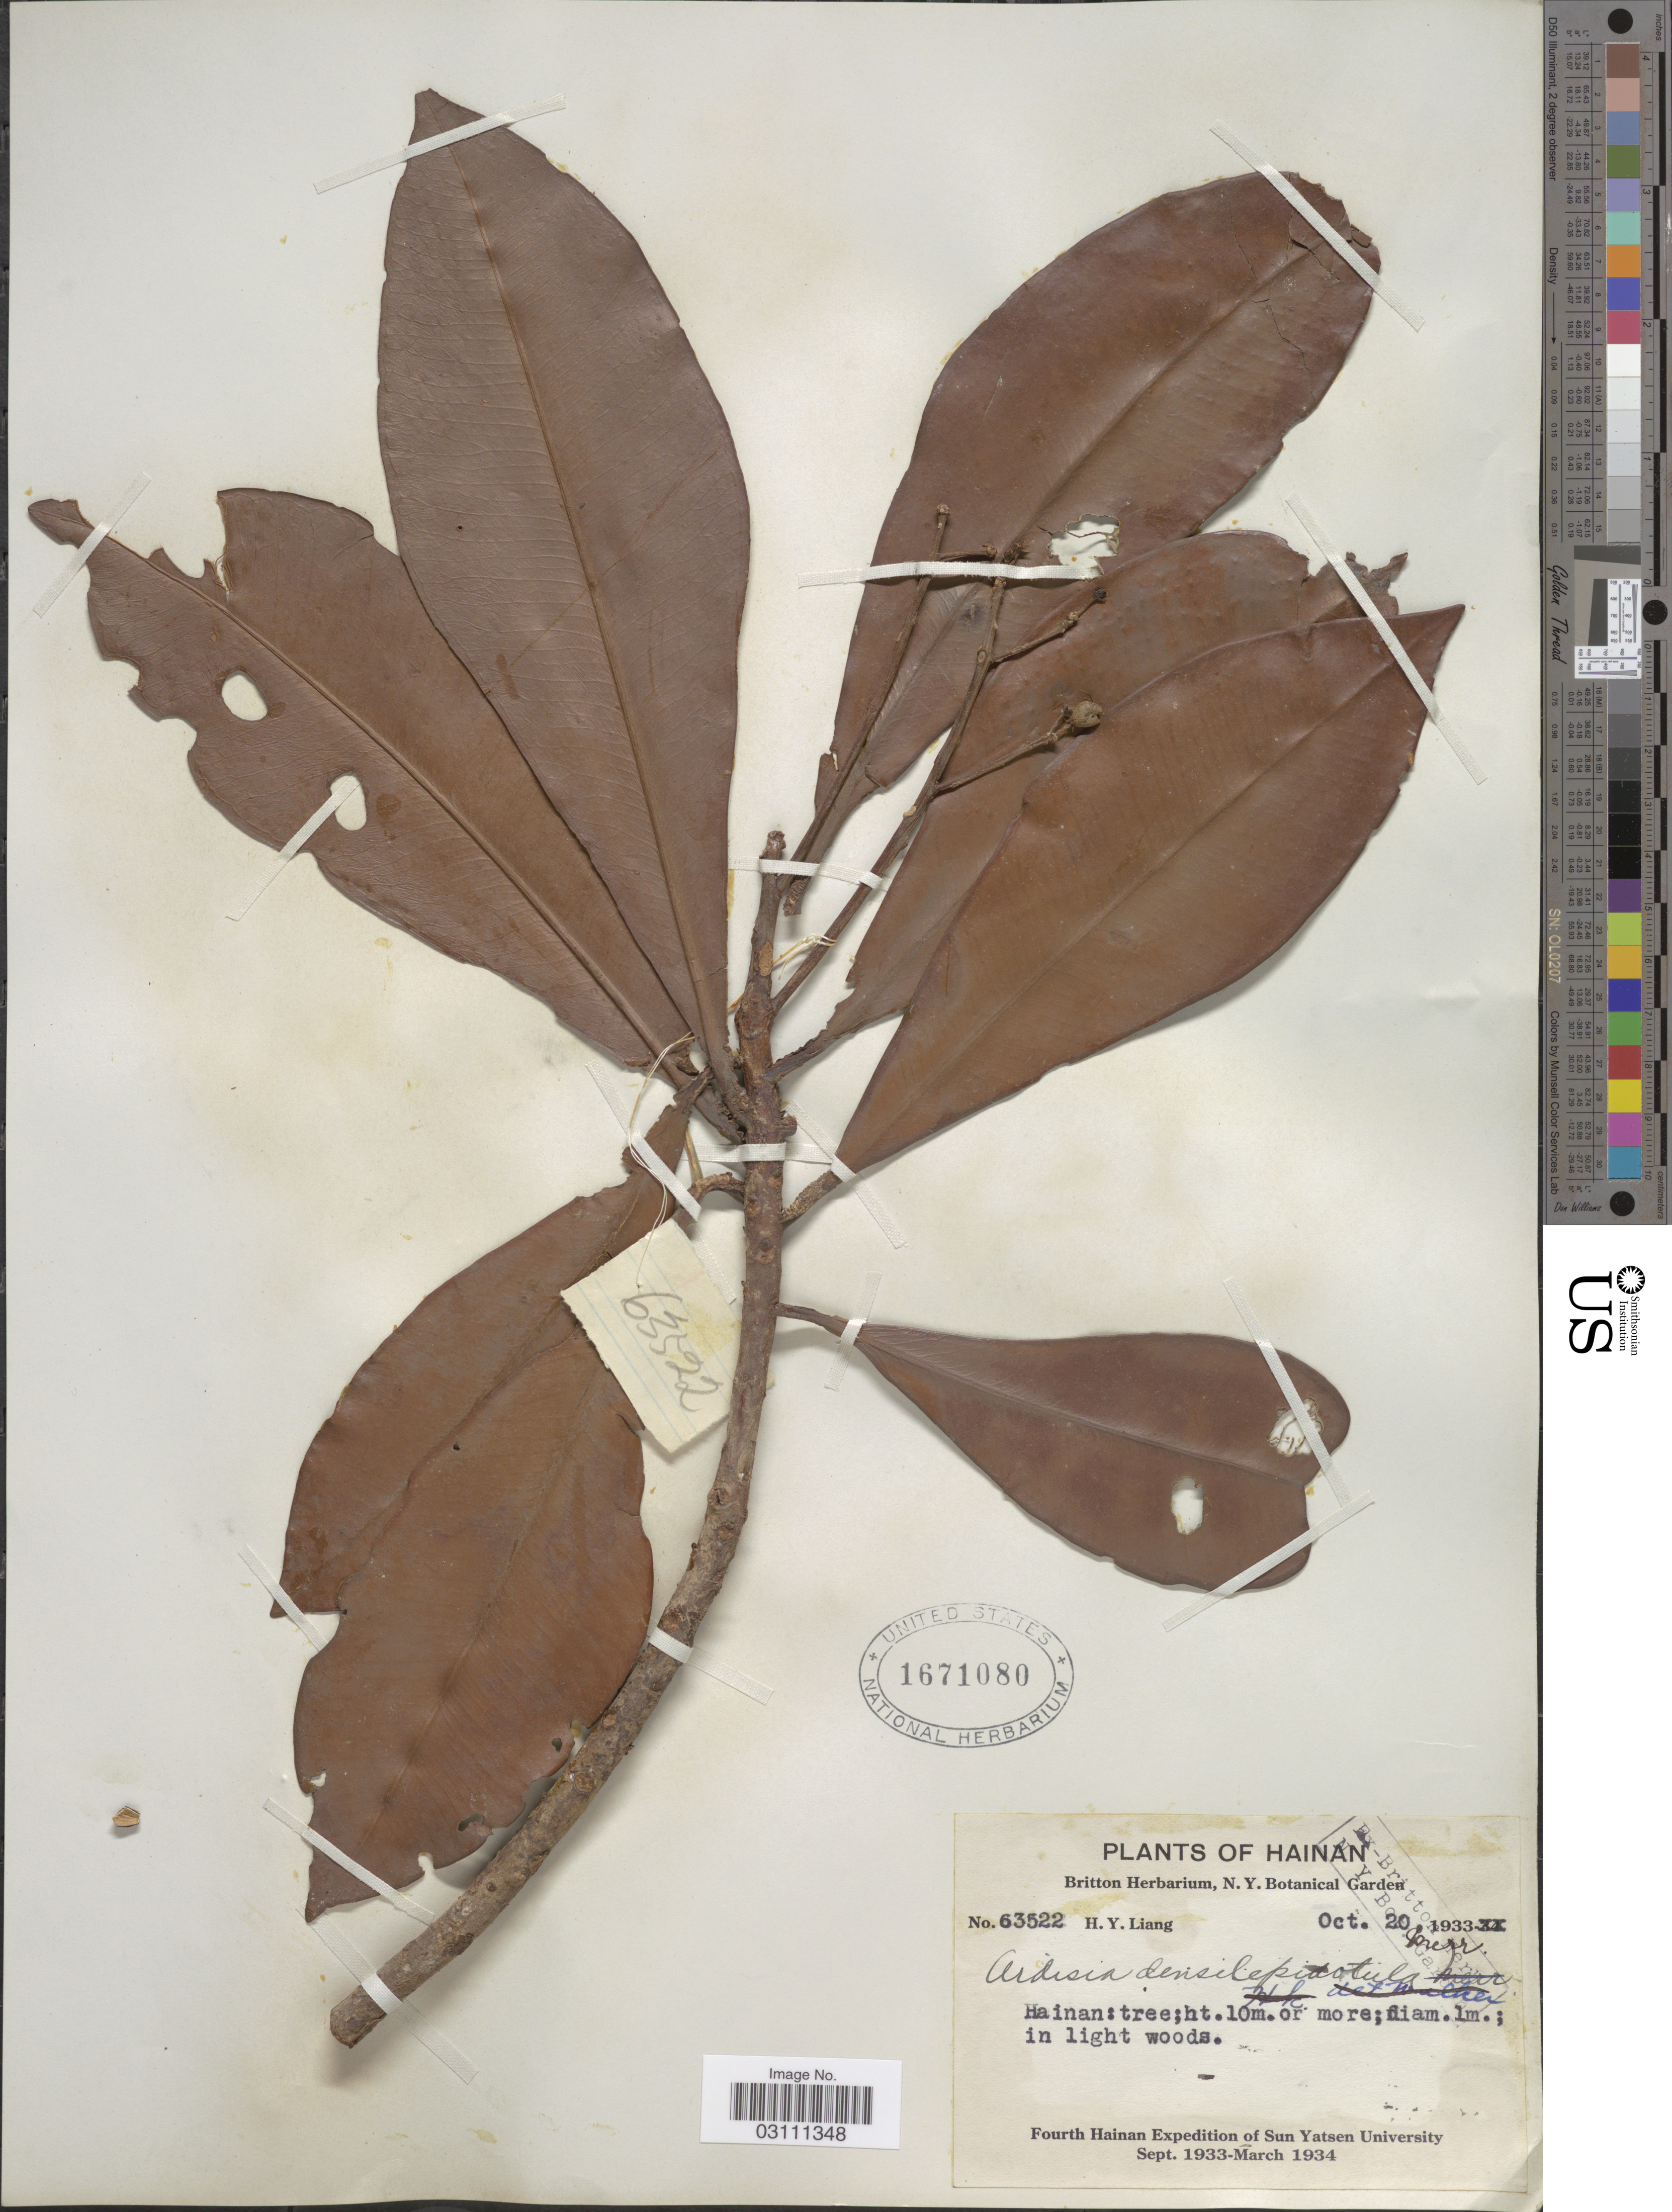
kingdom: Plantae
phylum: Tracheophyta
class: Magnoliopsida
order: Ericales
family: Primulaceae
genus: Ardisia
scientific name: Ardisia densilepidotula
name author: Merr.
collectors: H. Y. Liang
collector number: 63522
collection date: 1933-10-20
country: China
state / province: Hainan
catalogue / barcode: US 1671080